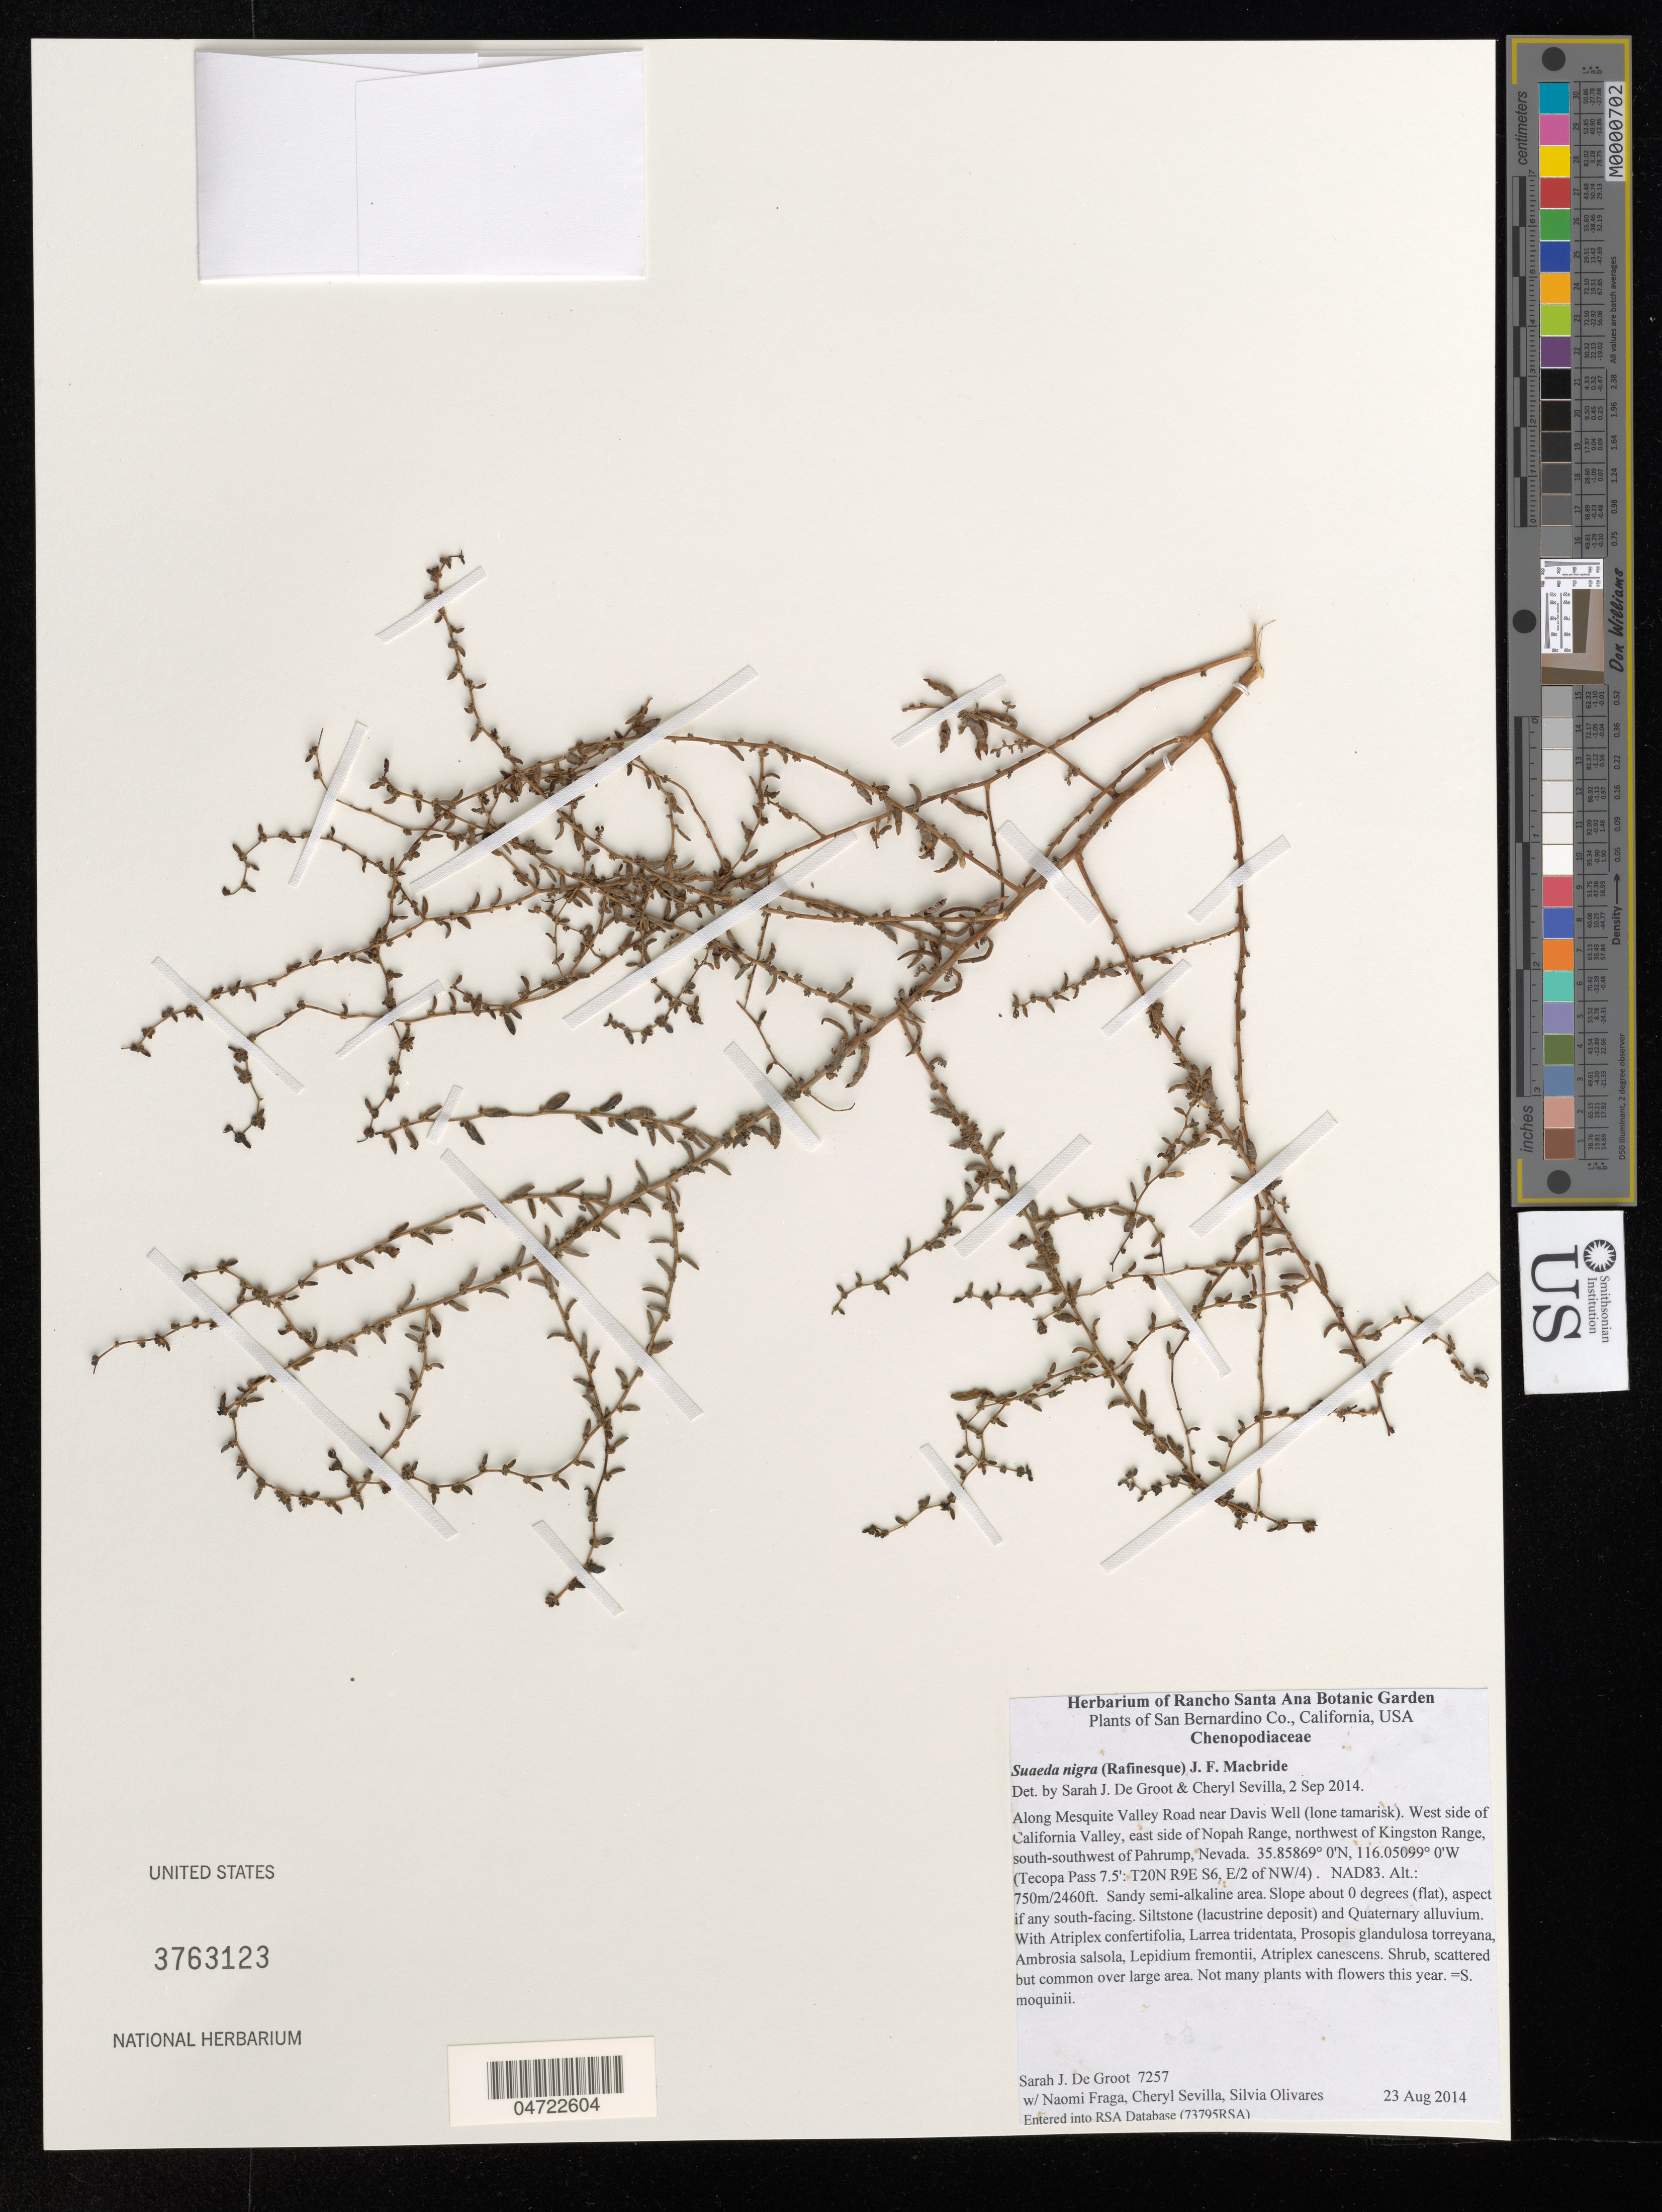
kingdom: Plantae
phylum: Tracheophyta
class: Magnoliopsida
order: Caryophyllales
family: Amaranthaceae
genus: Suaeda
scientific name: Suaeda nigra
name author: (Raf.) J.F. Macbr.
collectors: S. De Groot, N. Fraga, C. Sevilla & S. Olivares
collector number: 7257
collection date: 2014-08-23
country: United States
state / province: California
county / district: San Bernardino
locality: San Bernardino Co. Along Mesquite Valley Road near Davis Well (lone tamarisk). West side of California Valley, east side of Nopah Range, northwest of Kingston Range, south-southwest of Pahrump, Nevada. (Tecopa Pass 7.5': T20N R9E S6, E/2 of NW/4).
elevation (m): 750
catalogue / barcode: US 3763123